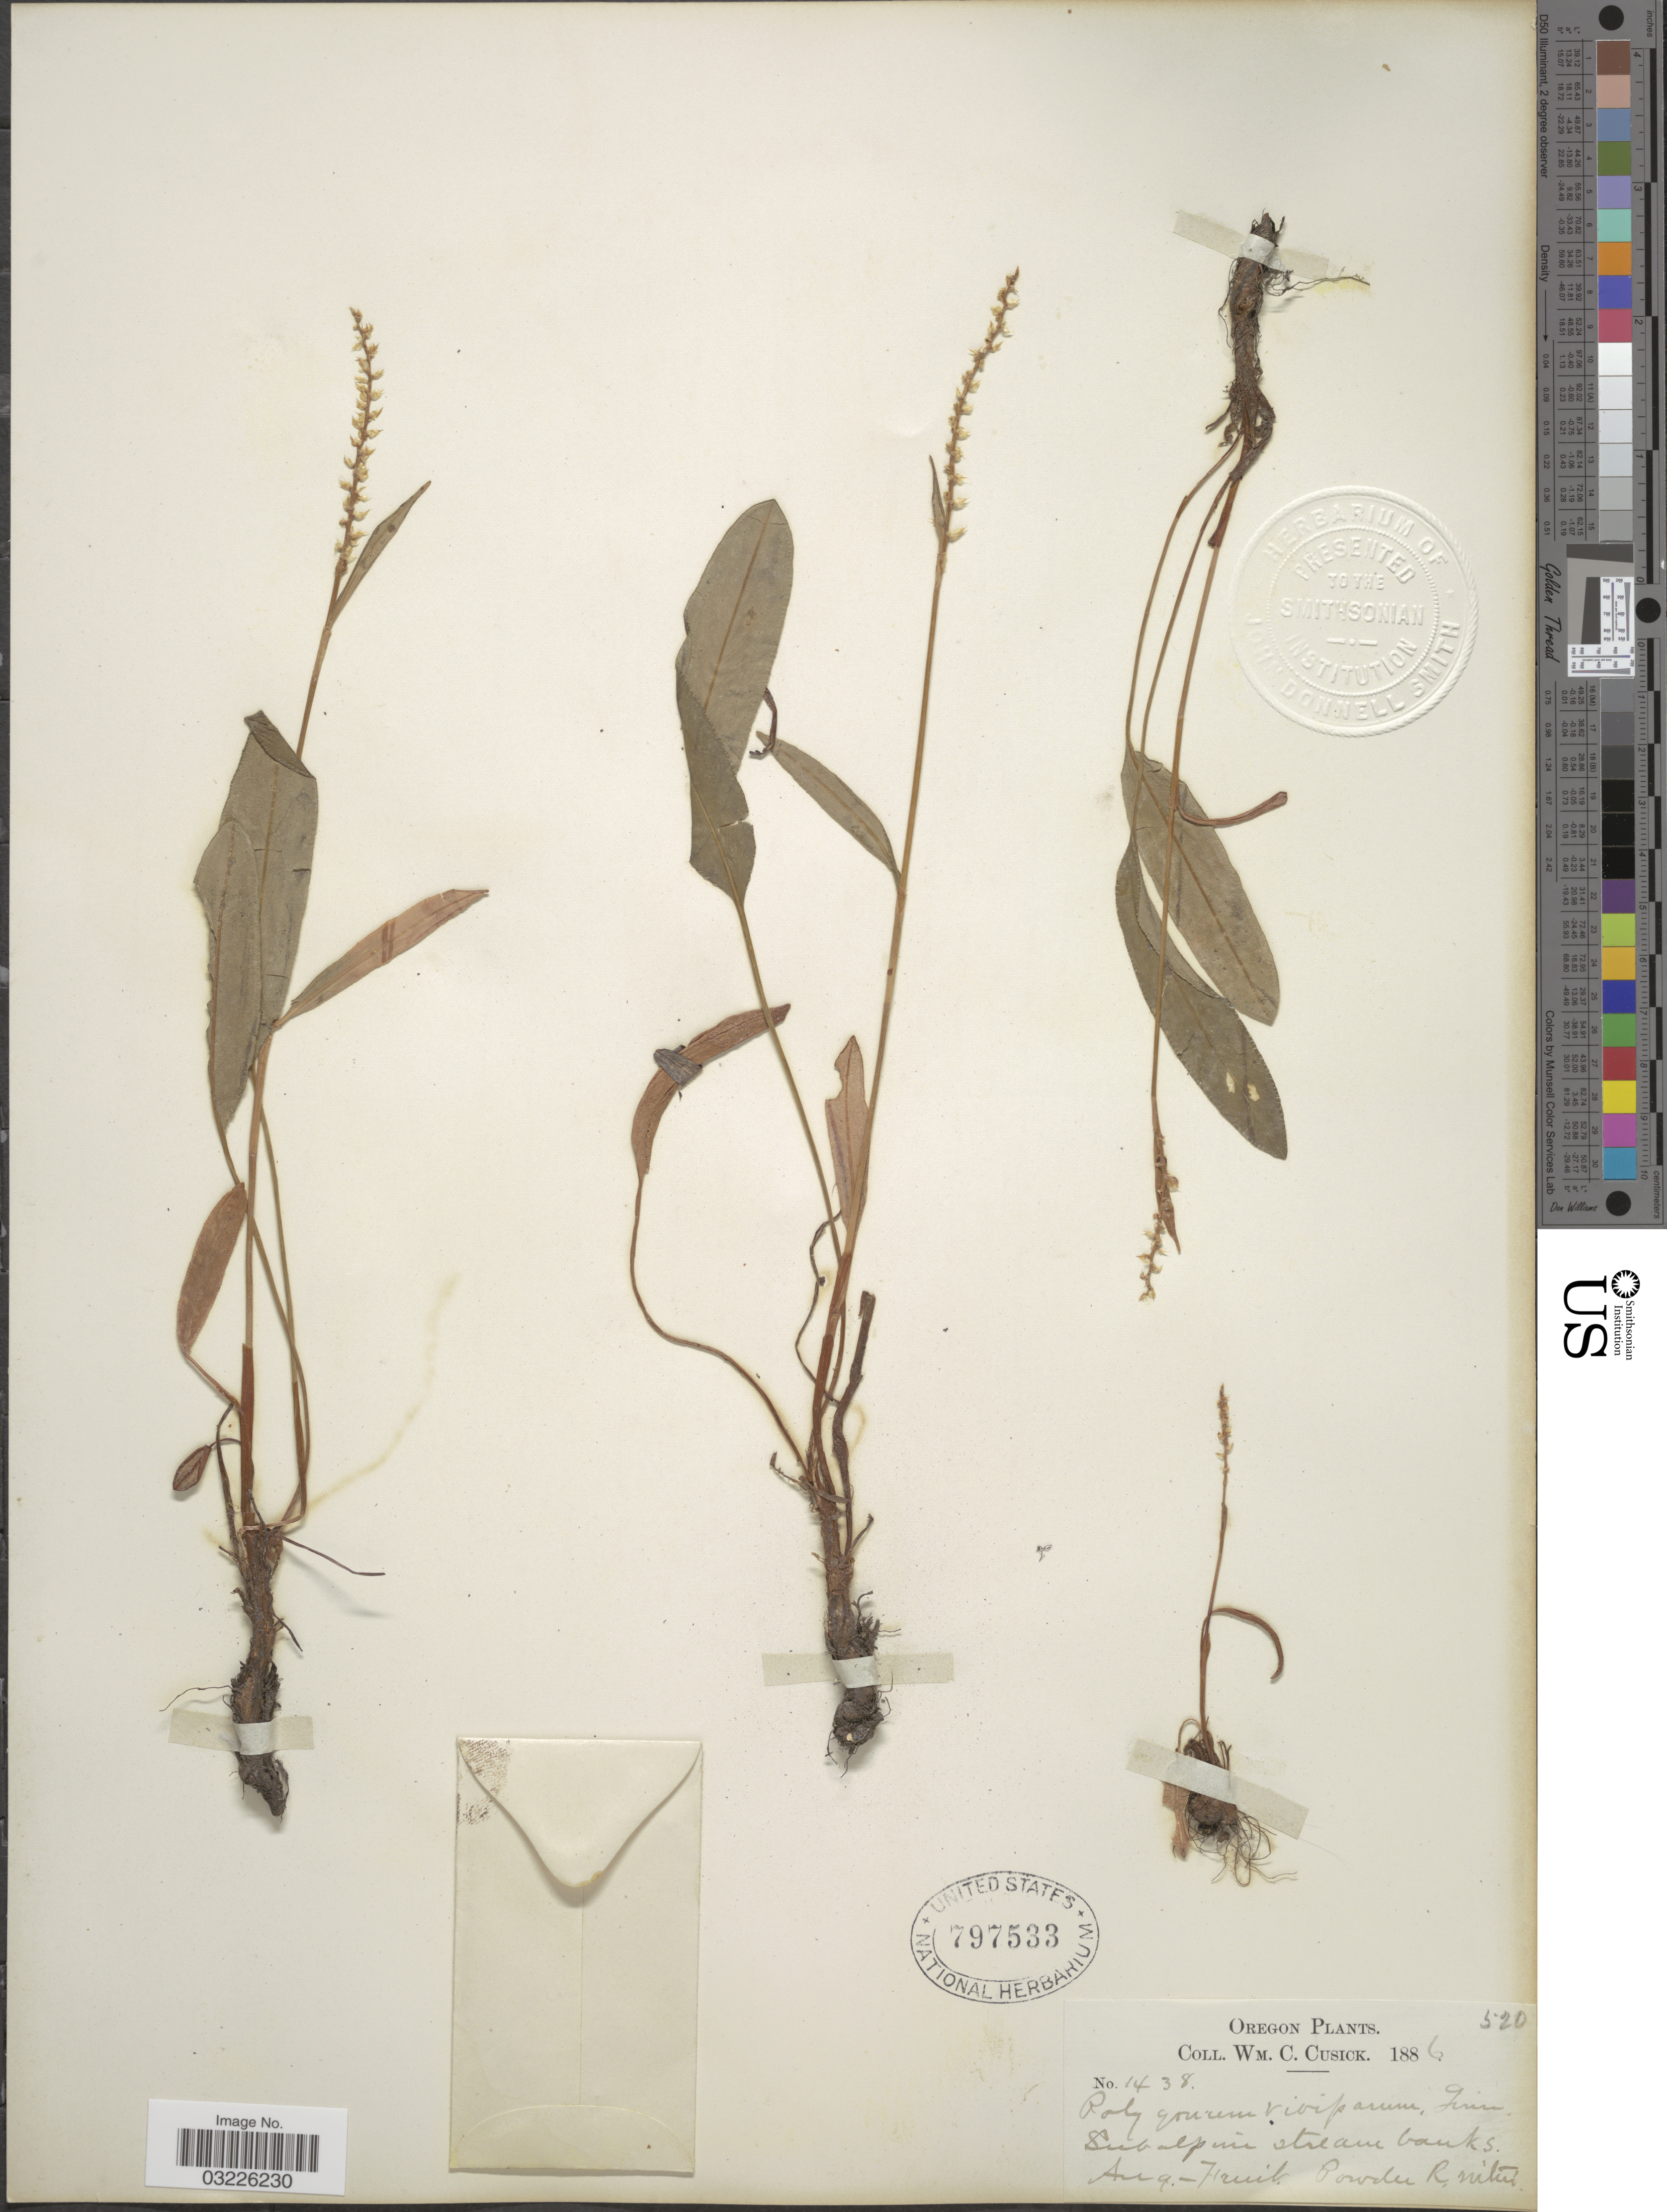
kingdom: Plantae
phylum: Tracheophyta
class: Magnoliopsida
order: Caryophyllales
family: Polygonaceae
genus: Bistorta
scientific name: Bistorta vivipara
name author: (L.) Delarbre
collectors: W. C. Cusick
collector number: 1438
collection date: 1886-08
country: United States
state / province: Oregon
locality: Subalpine stream banks. Rowdee R. mountains.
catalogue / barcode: US 797533